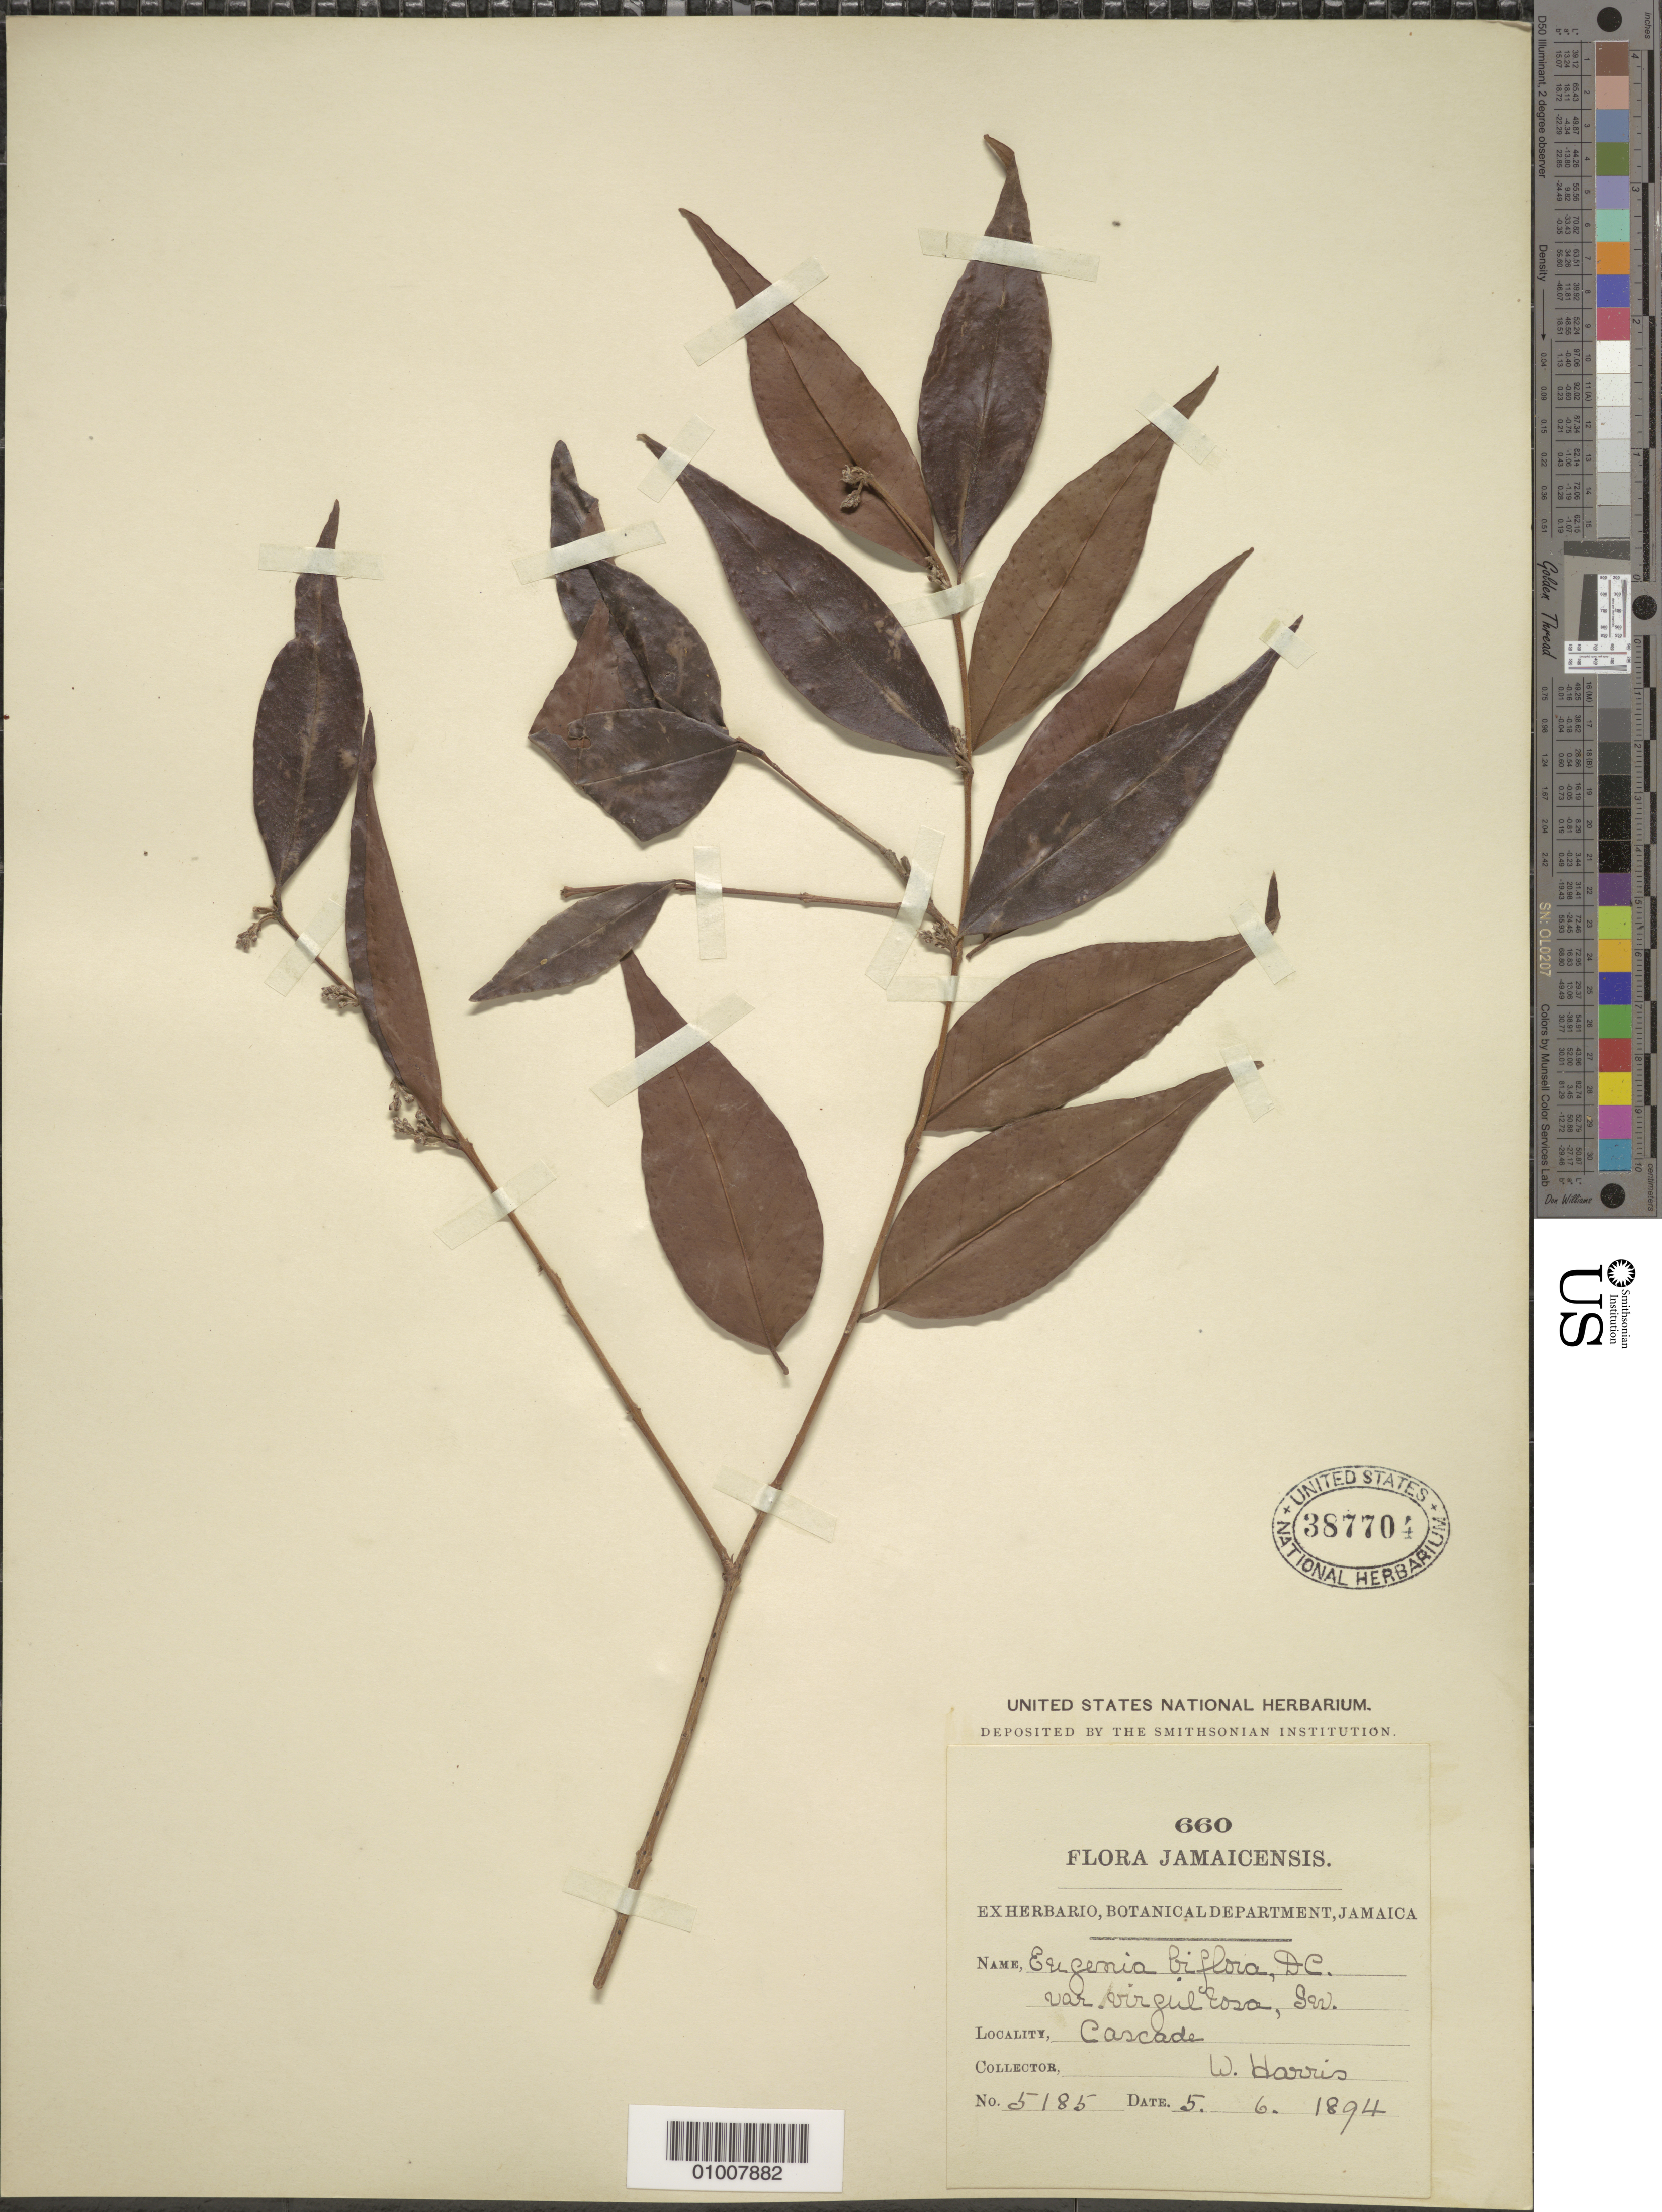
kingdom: Plantae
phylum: Tracheophyta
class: Magnoliopsida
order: Myrtales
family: Myrtaceae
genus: Eugenia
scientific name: Eugenia biflora var. virgultosa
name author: (Sw.) Krug & Urb.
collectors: W. Harris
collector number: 5185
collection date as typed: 05 Jun 1894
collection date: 1894-06-05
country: Jamaica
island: Jamaica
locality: Cascade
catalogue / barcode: US 387704